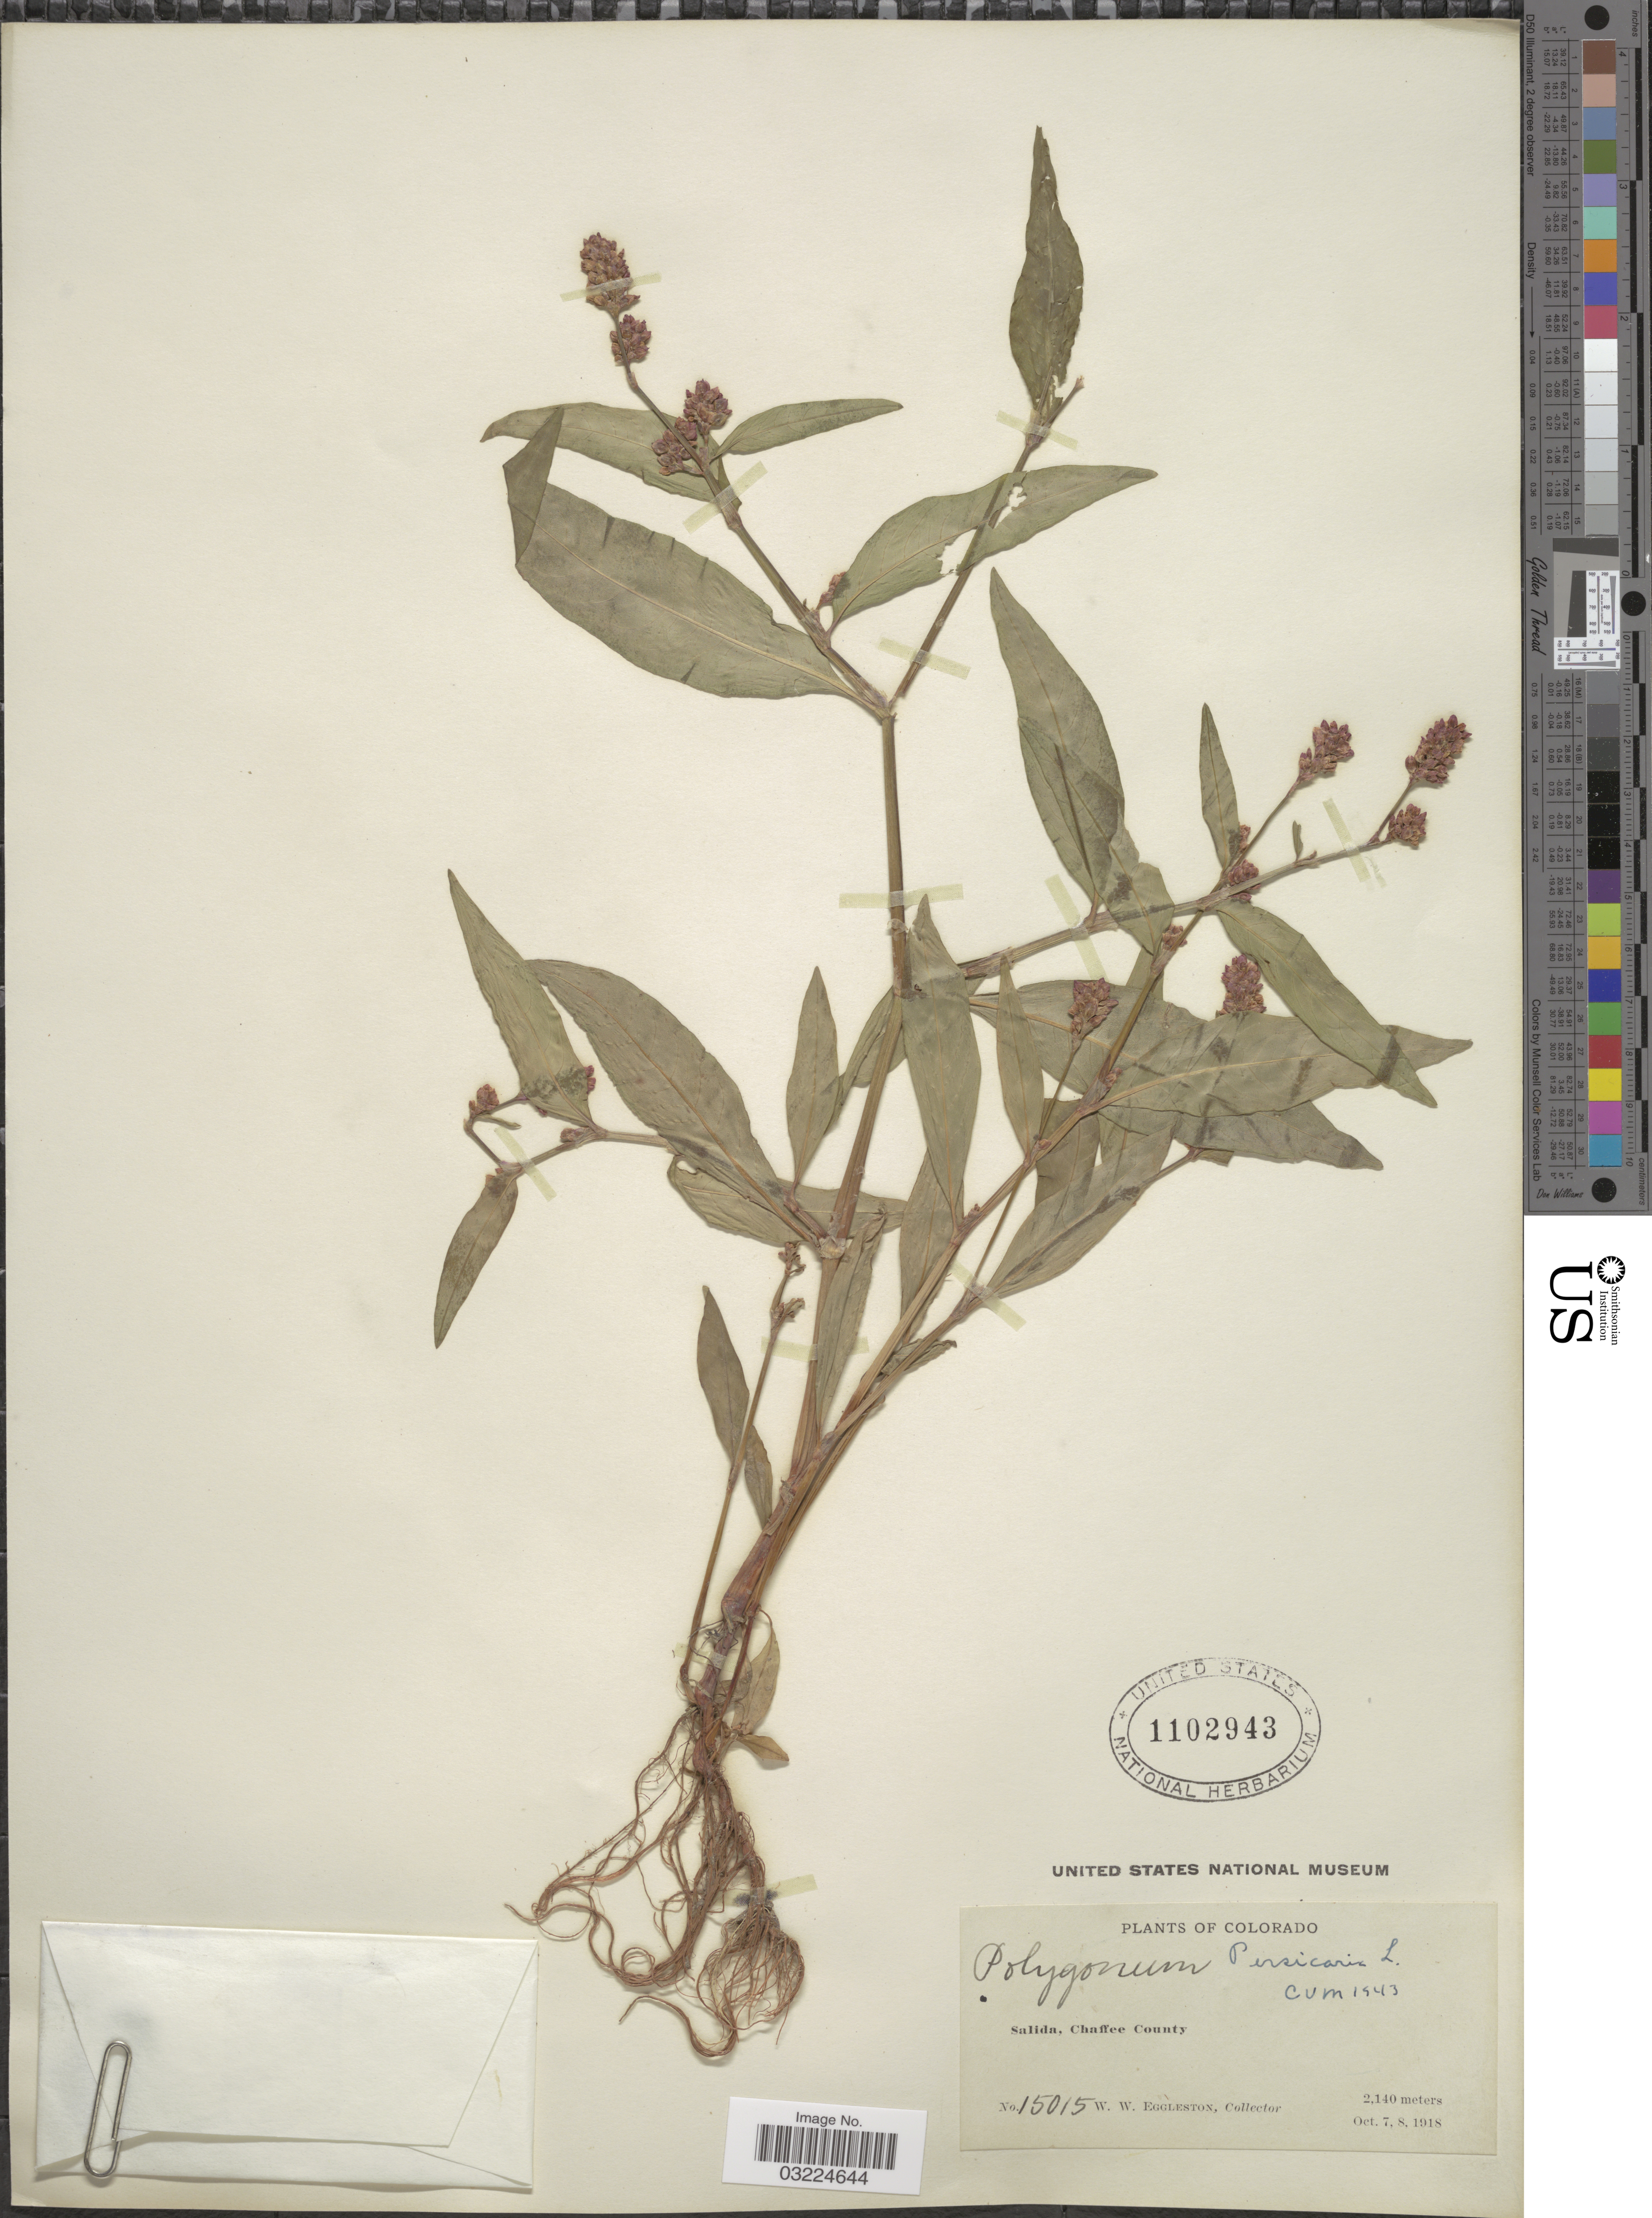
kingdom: Plantae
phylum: Tracheophyta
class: Magnoliopsida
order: Caryophyllales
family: Polygonaceae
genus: Persicaria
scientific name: Persicaria maculosa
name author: S.F. Gray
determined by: Atha, D. E.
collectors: W. W. Eggleston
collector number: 15015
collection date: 1918-10-07/1918-10-08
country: United States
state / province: Colorado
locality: Salida, Chaffee County.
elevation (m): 2140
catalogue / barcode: US 1102943